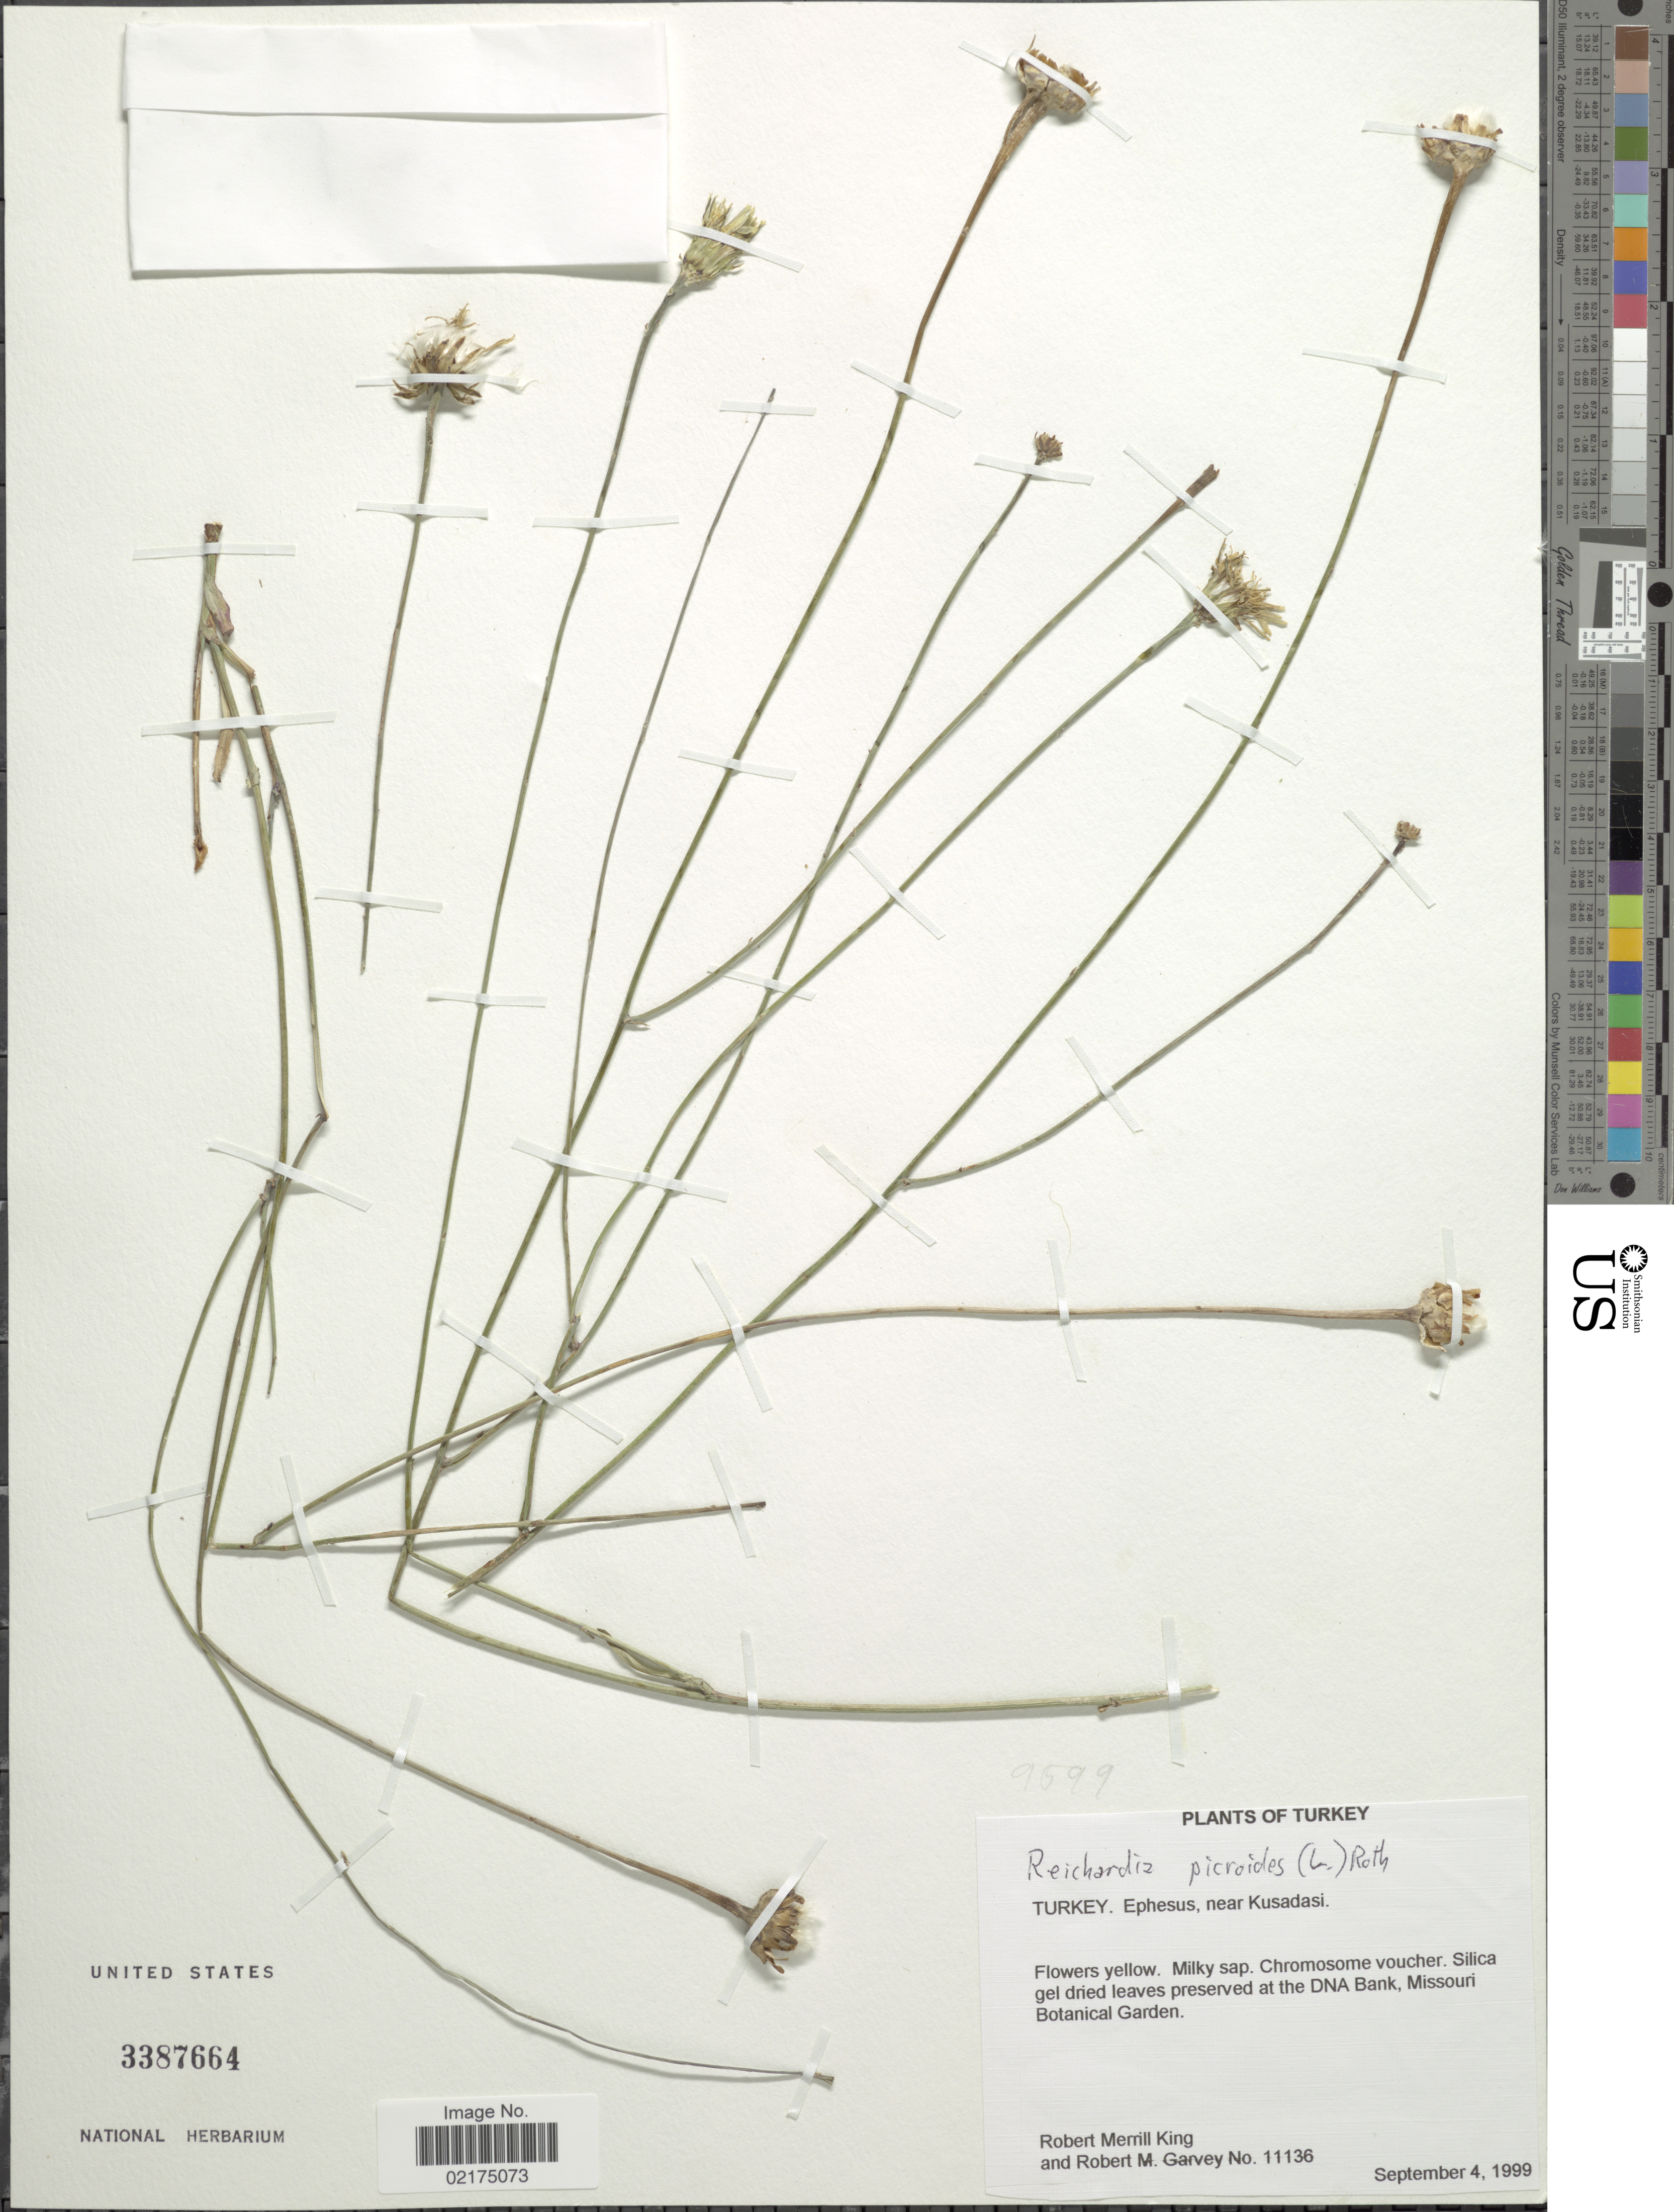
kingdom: Plantae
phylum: Tracheophyta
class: Magnoliopsida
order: Asterales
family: Asteraceae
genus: Reichardia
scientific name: Reichardia picroides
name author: (L.) Roth.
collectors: R. M. King & R. Garvey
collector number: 11136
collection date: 1999-09-04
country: Turkey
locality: Near Kusadasi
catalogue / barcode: US 3387664